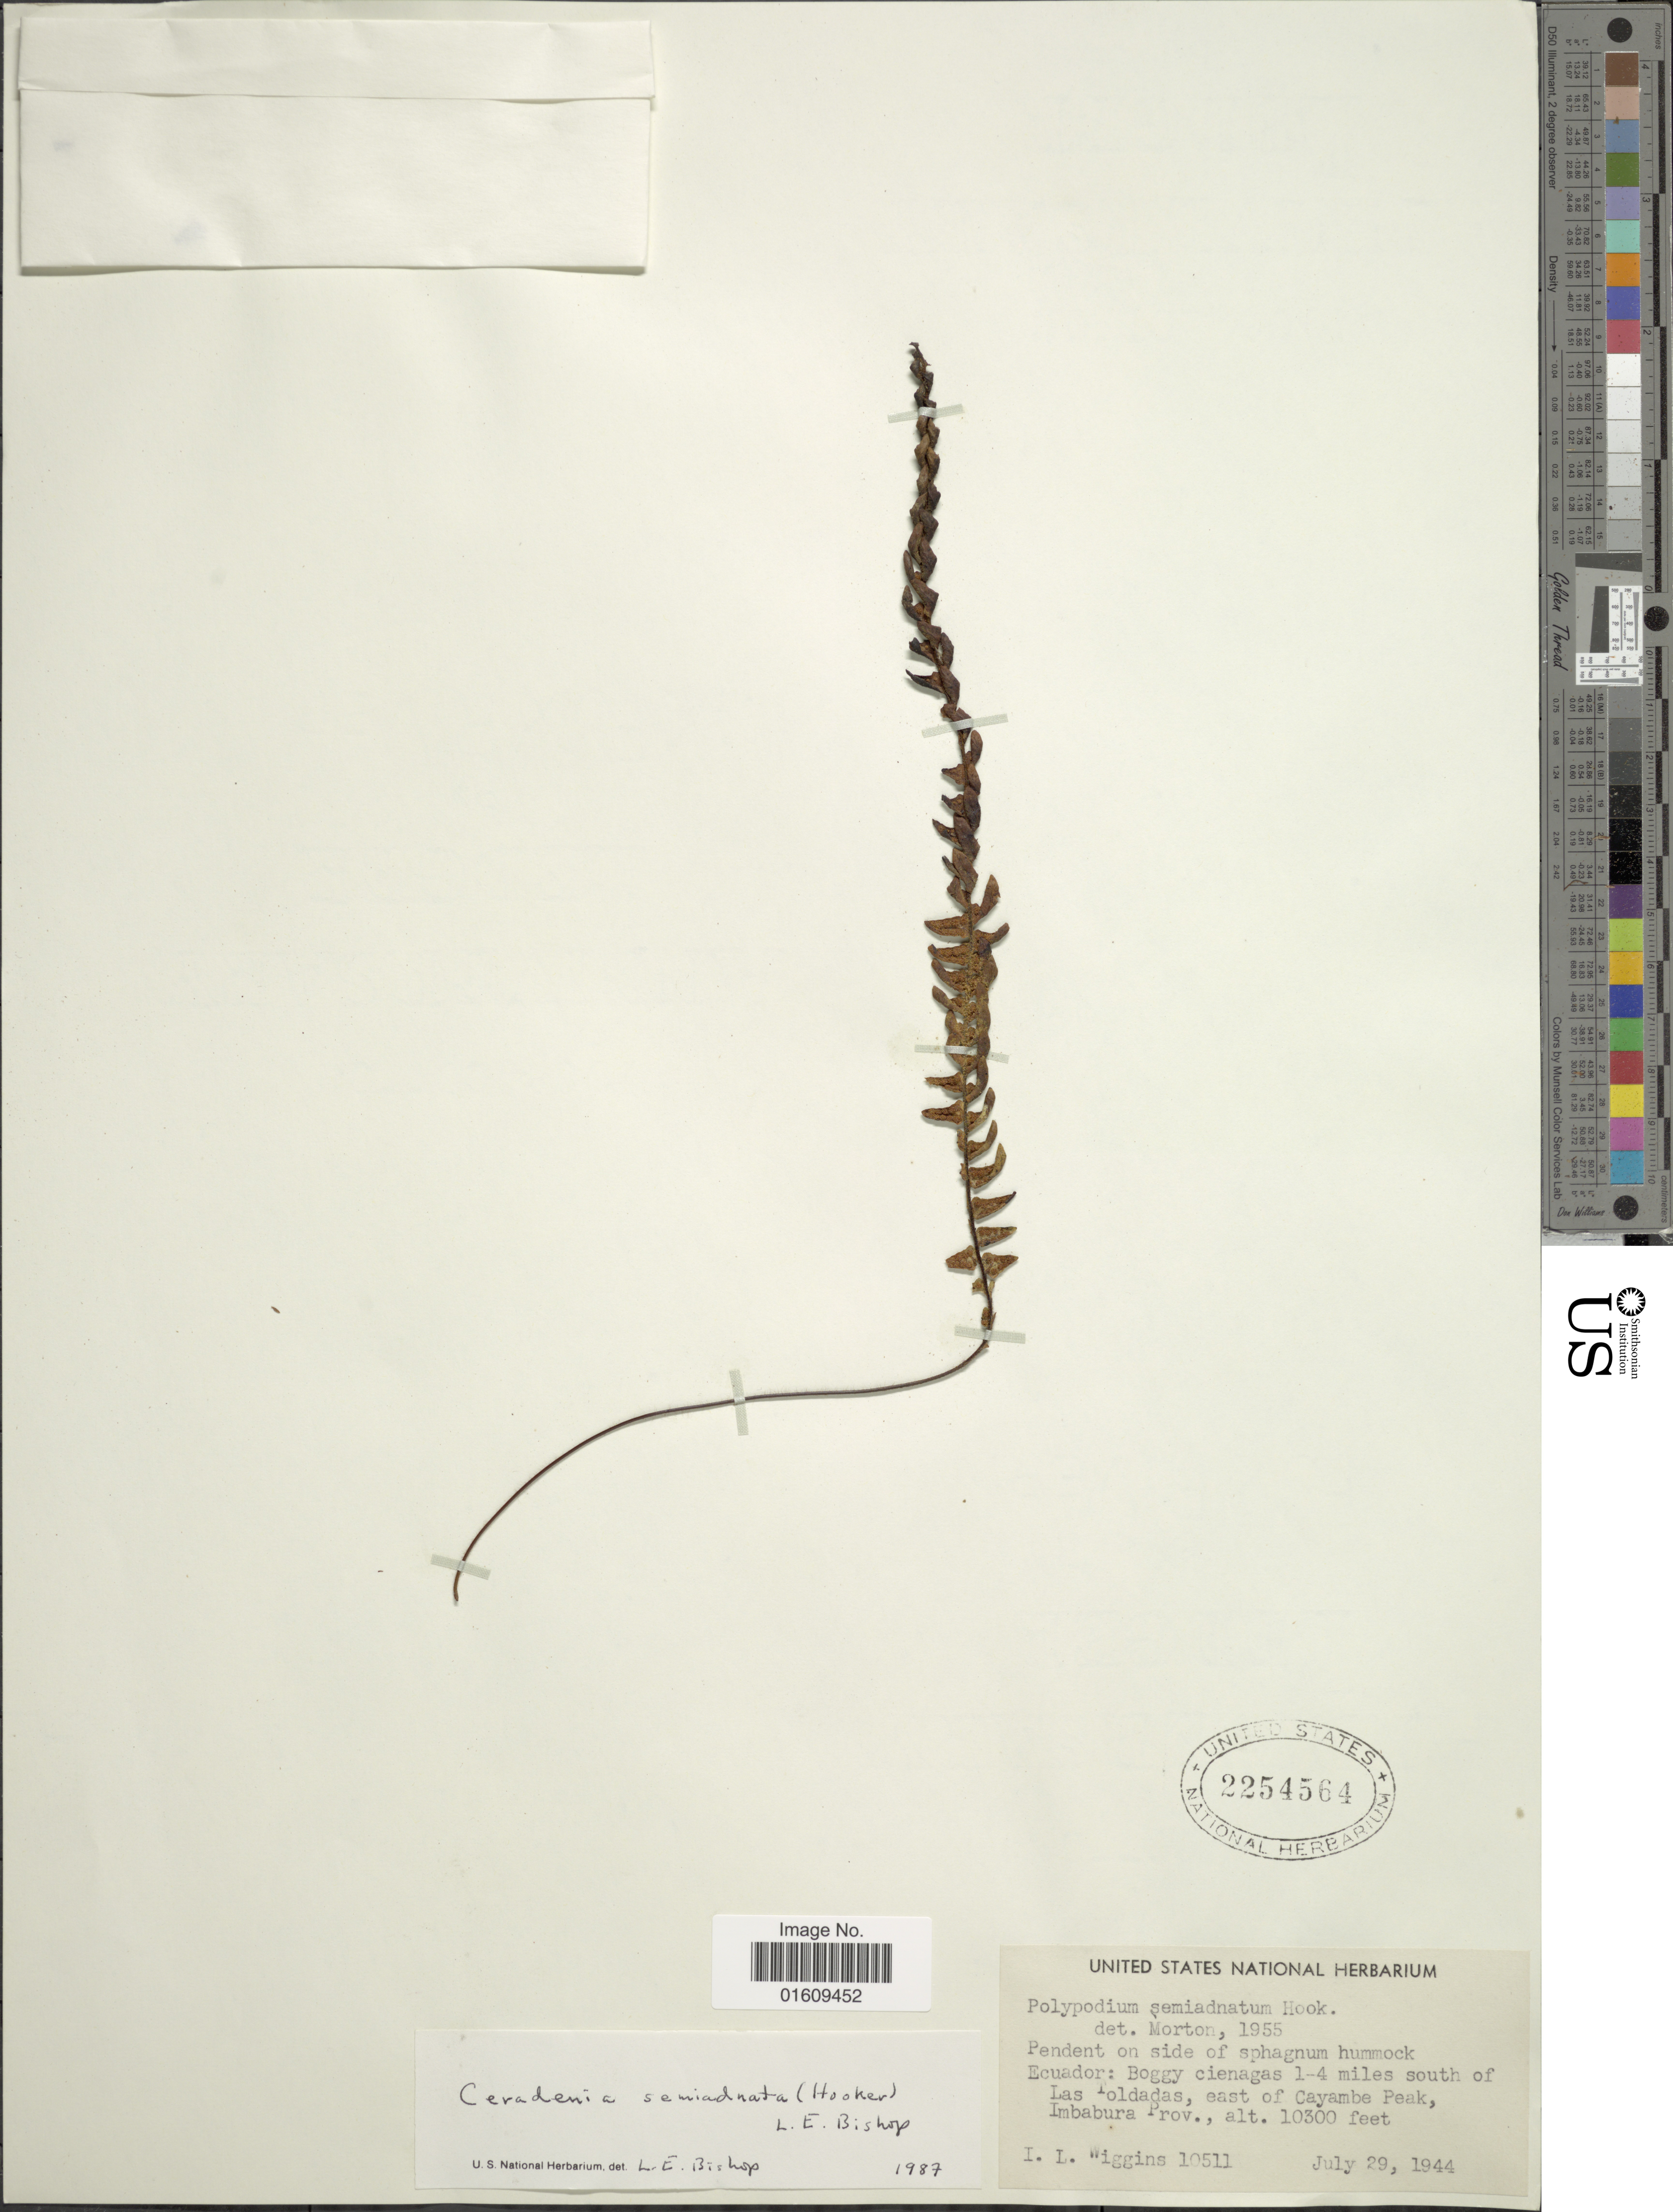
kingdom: Plantae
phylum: Tracheophyta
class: Polypodiopsida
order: Polypodiales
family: Polypodiaceae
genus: Ceradenia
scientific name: Ceradenia semiadnata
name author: (Hook.) L.E. Bishop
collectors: I. L. Wiggins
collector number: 10511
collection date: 1944-07-29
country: Ecuador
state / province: Imbabura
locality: Ecuador: Boggy cienagas 1-4 miles south of Las Toldadas, east of Cayambe Peak, Imbabura Prov.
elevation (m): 3139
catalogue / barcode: US 2254564